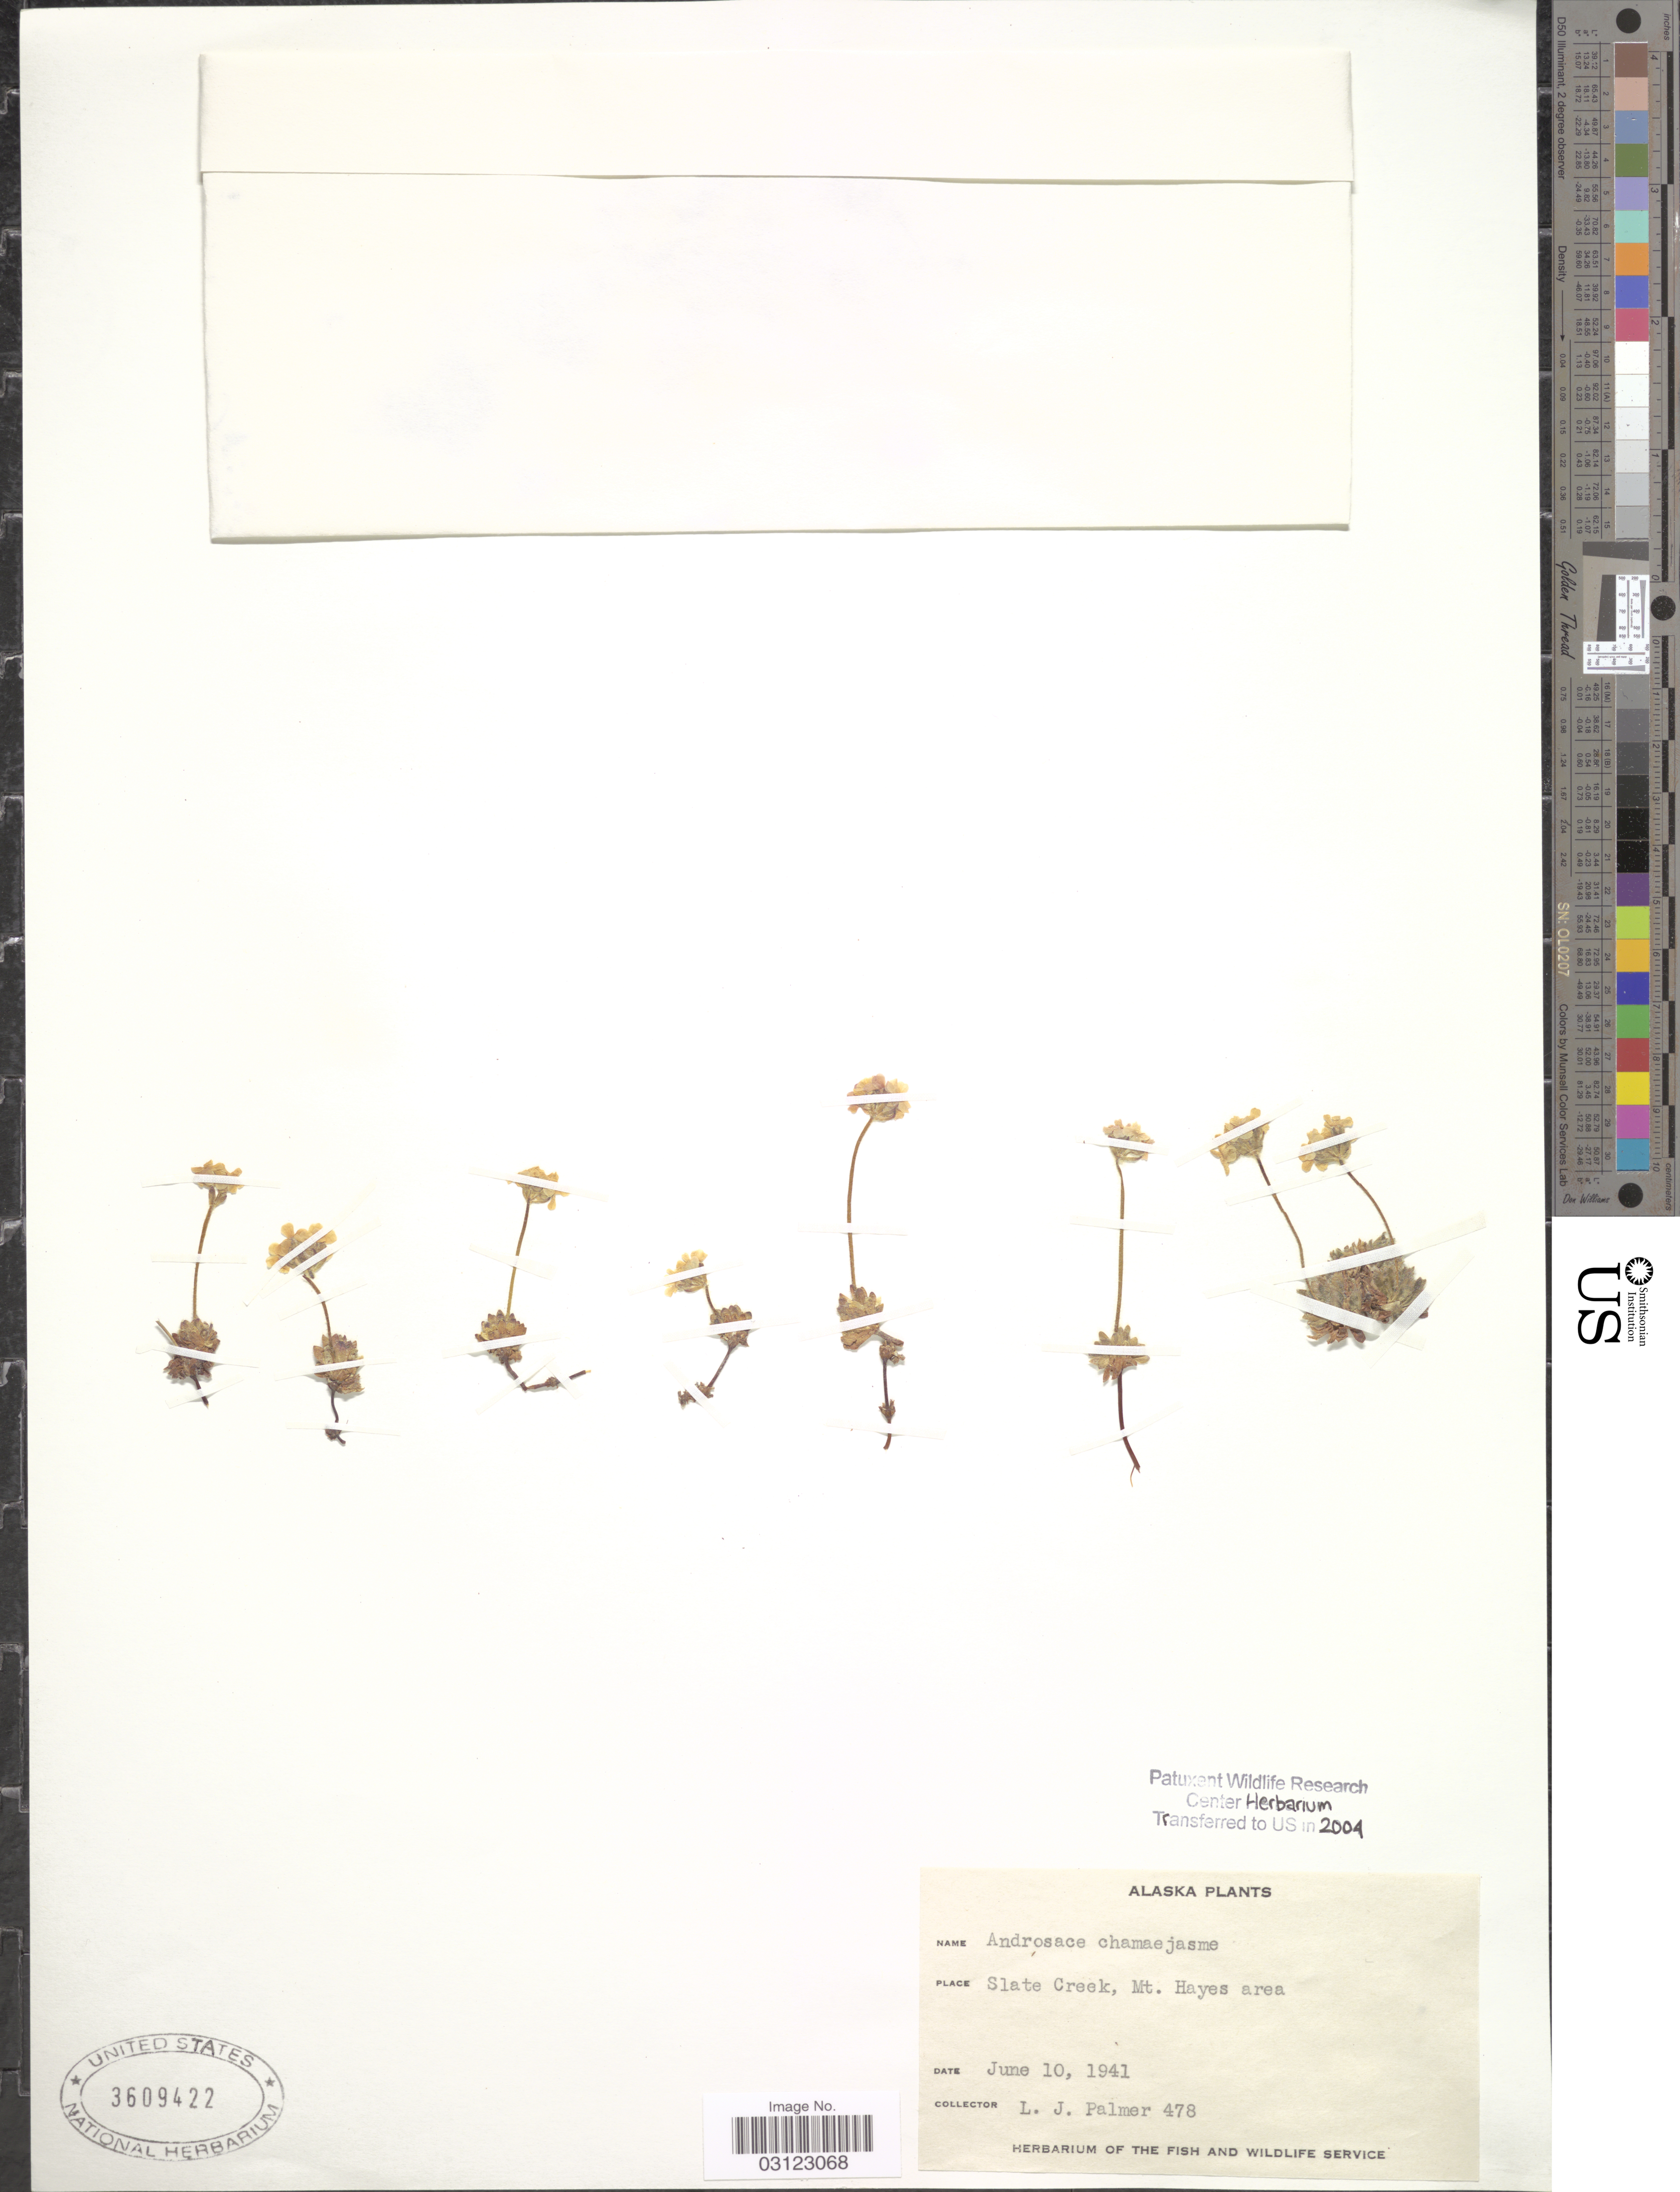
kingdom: Plantae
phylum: Tracheophyta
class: Magnoliopsida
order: Ericales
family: Primulaceae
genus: Androsace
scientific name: Androsace chamaejasme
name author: Wulfen ex Host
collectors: L. J. Palmer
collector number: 478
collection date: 1941-06-10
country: United States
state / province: Alaska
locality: Slate Creek, Mt. Hayes area.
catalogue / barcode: US 3609422